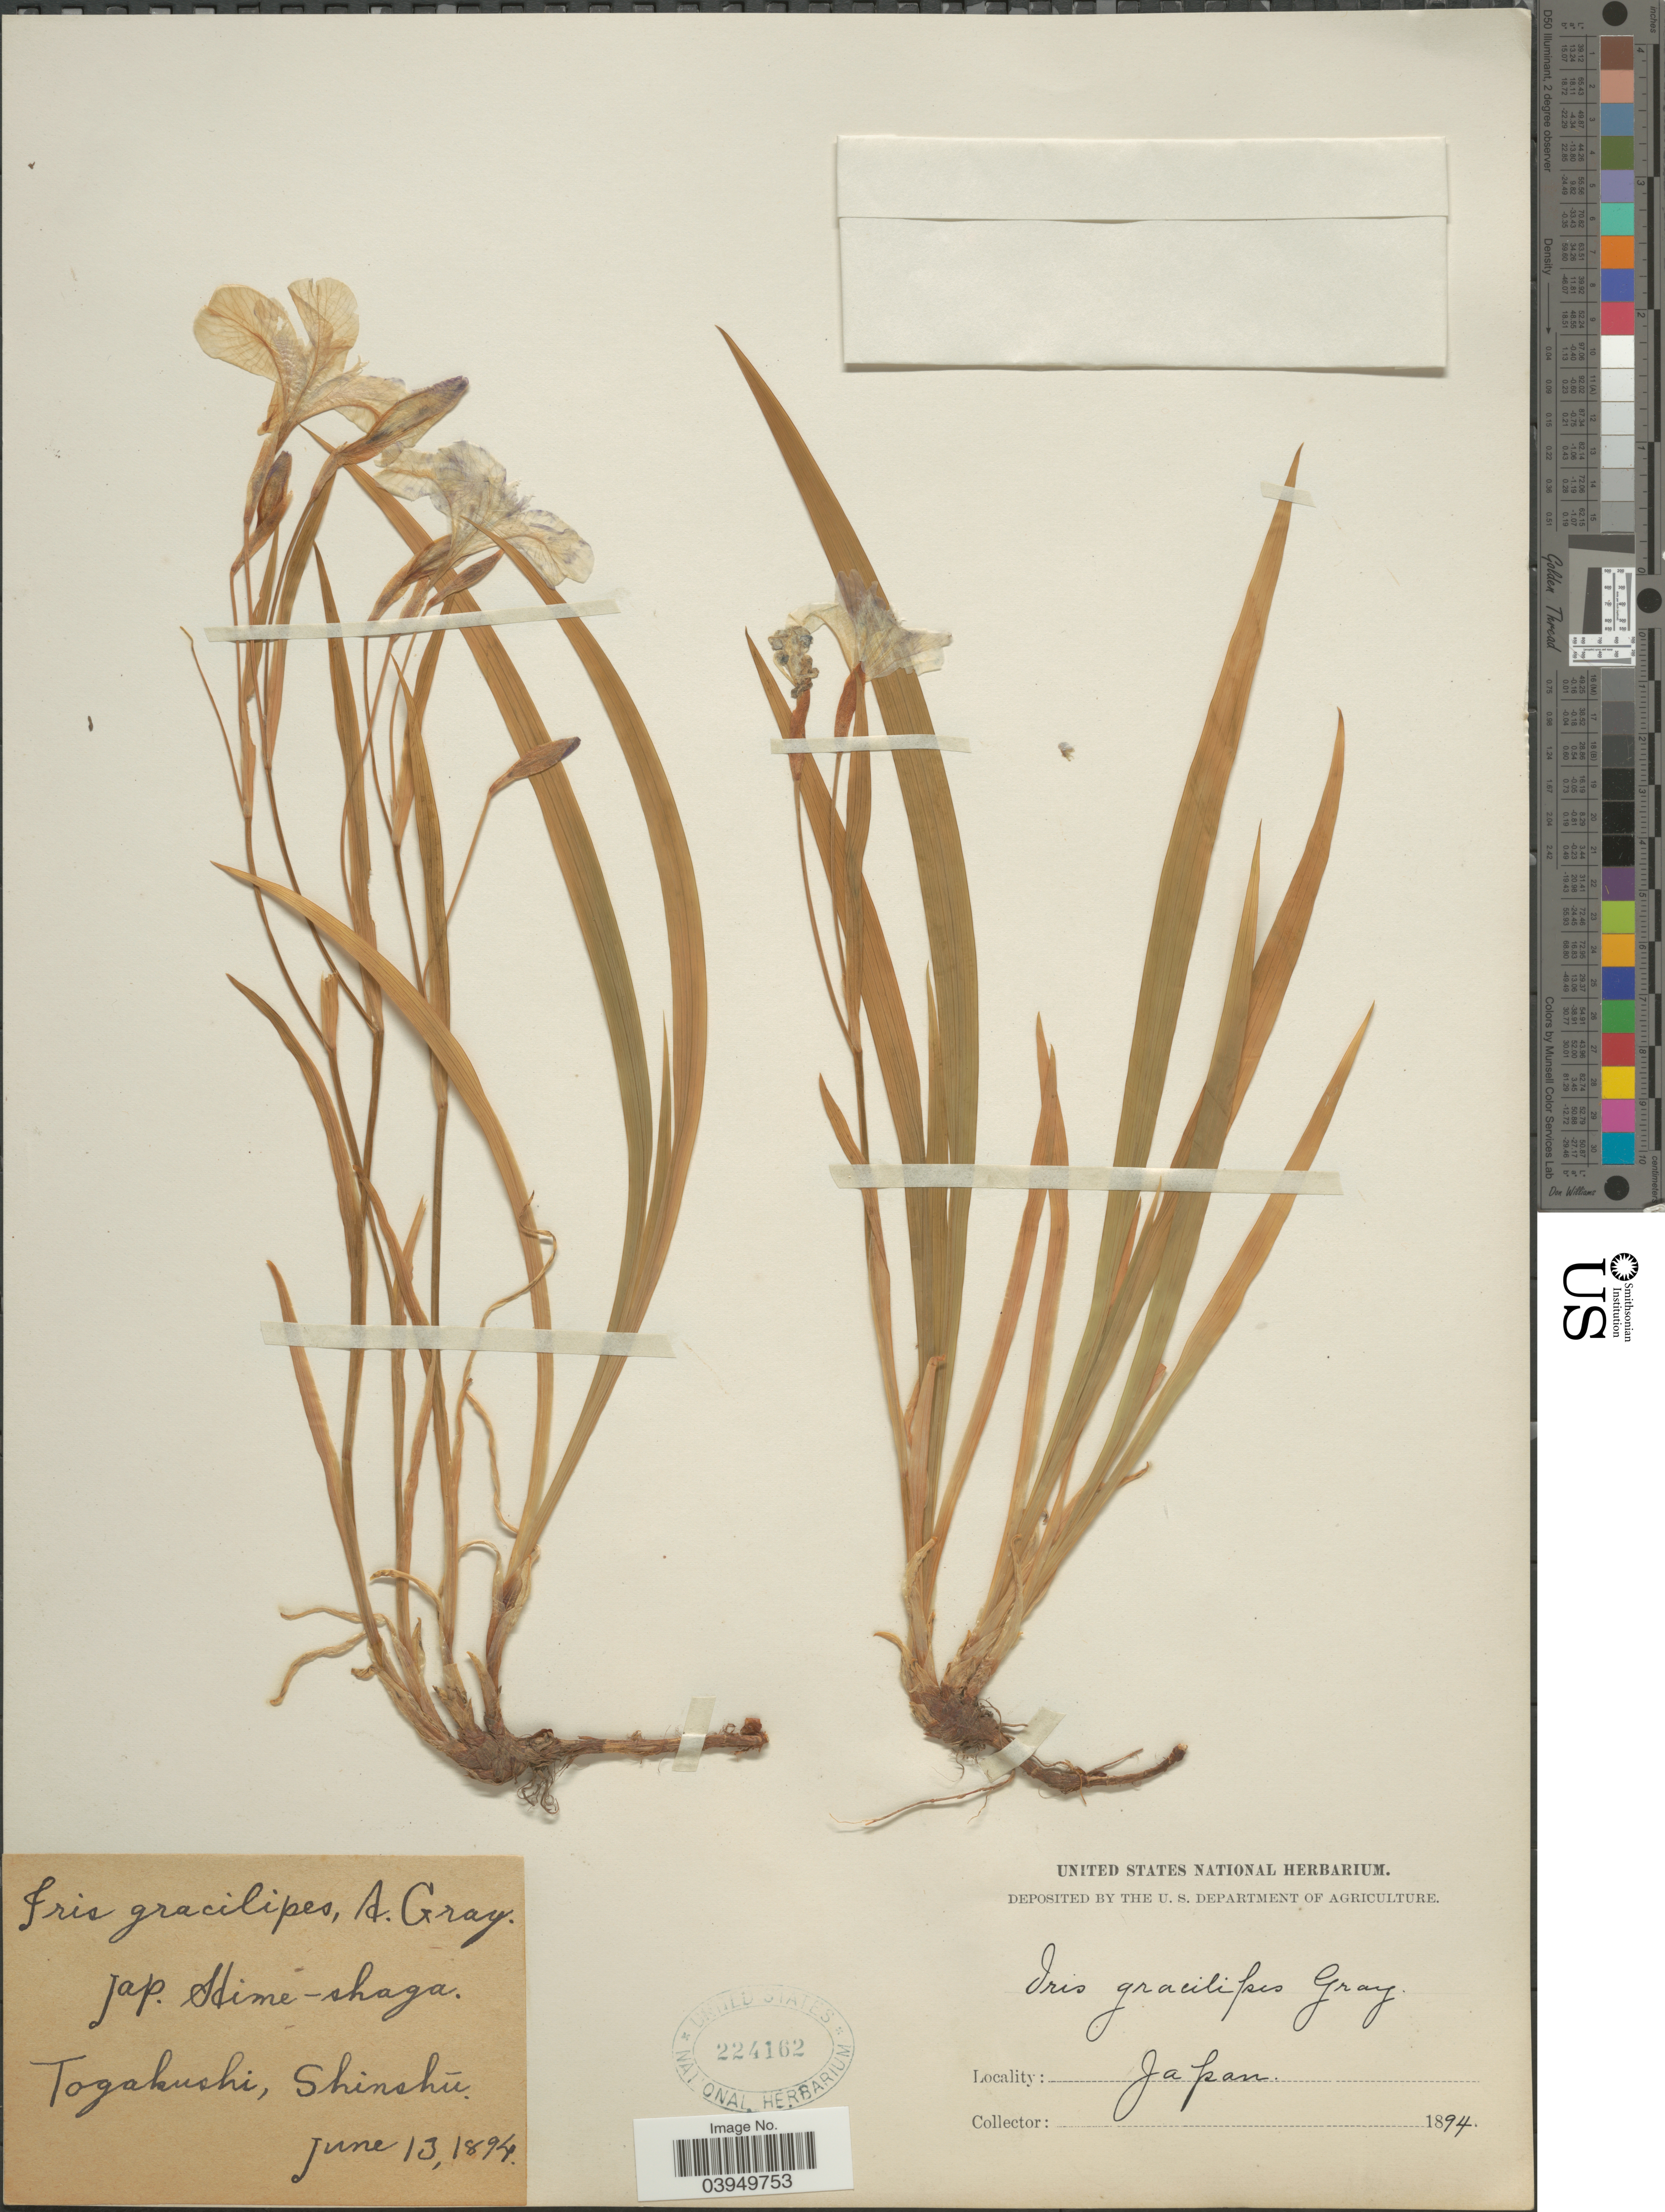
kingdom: Plantae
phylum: Tracheophyta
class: Liliopsida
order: Asparagales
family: Iridaceae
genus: Iris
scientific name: Iris gracilis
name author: Bigelow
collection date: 1894-06-13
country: Japan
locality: Togakushi, Shinshū.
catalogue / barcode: US 224162